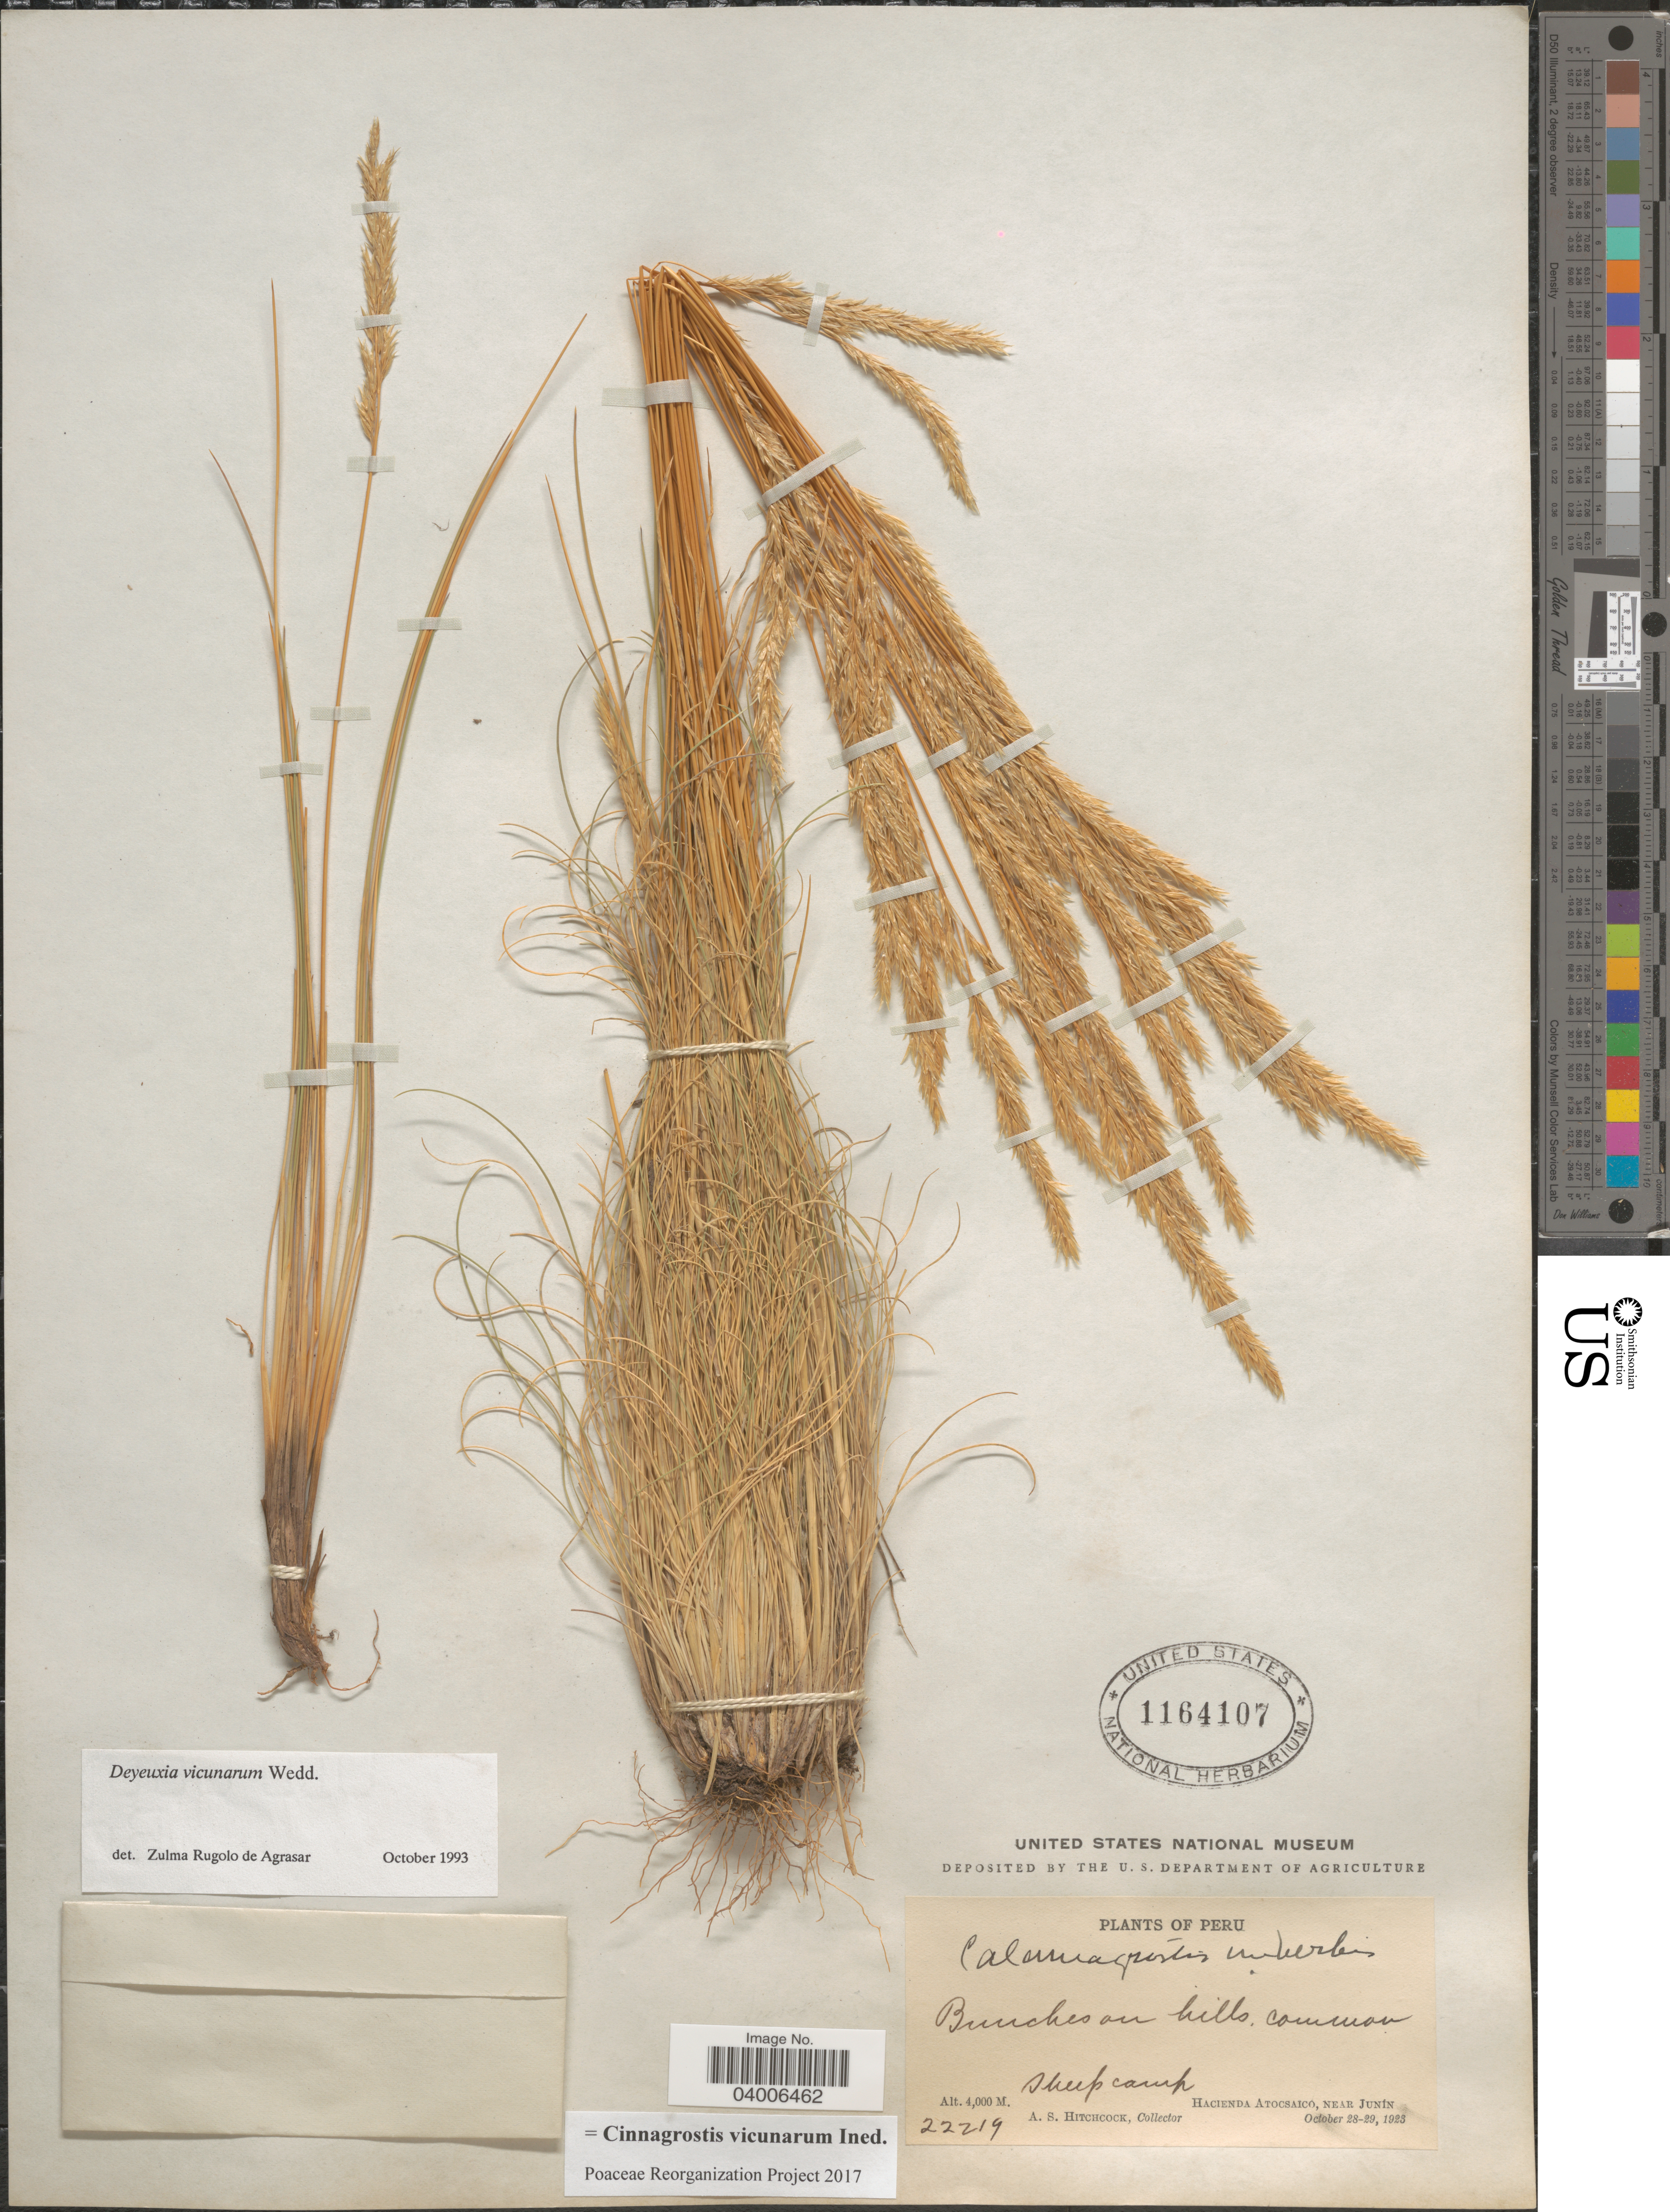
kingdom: Plantae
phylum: Tracheophyta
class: Liliopsida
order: Poales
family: Poaceae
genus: Cinnagrostis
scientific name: Cinnagrostis vicunarum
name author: (Wedd.) P.M. Peterson et al.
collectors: A. S. Hitchcock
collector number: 22219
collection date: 1923-10-28/1923-10-29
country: Peru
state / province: Junín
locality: Bunches on hills. Sheep camp. Hacienda Atocsaico, near Junín.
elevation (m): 4000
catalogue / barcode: US 1164107